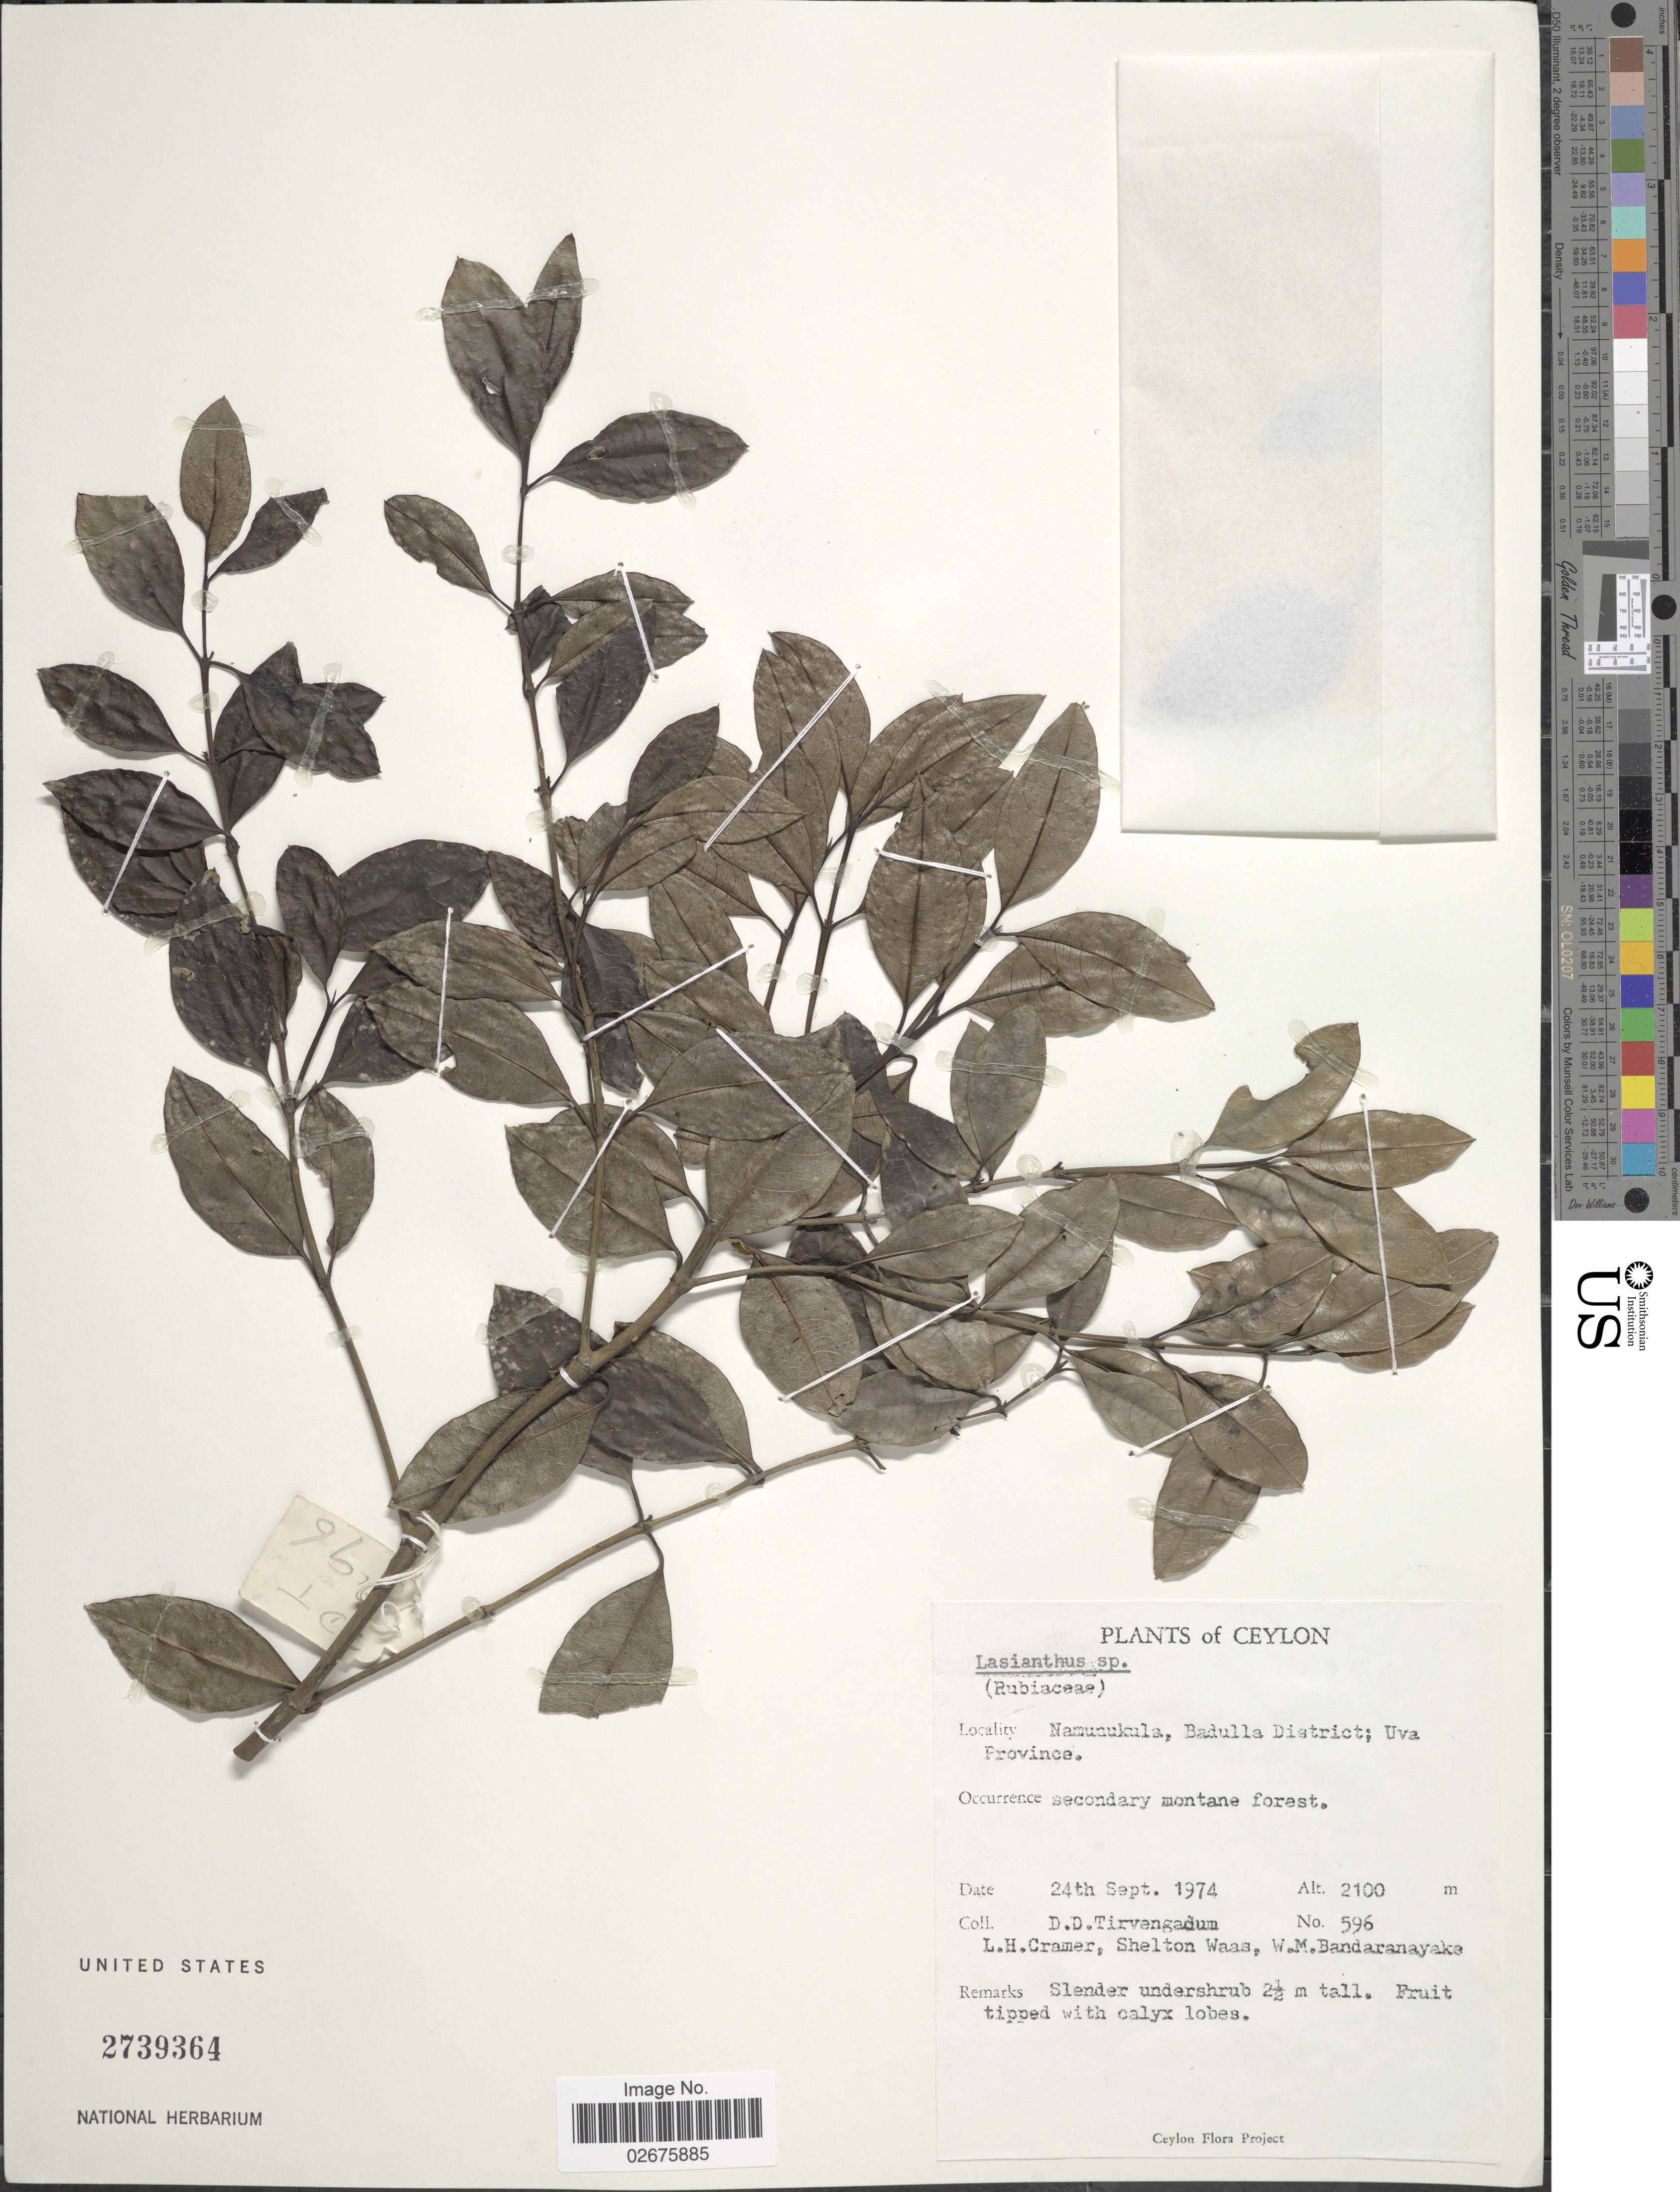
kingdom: Plantae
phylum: Tracheophyta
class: Magnoliopsida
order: Gentianales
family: Rubiaceae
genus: Lasianthus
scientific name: Lasianthus sp.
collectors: D. Tirvengadum, L. H. Cramer, S. Waas & W. Bandaranayake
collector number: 596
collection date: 1974-09-24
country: Sri Lanka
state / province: Uva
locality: Ceylon, Namuaukula, Badulla District, secondary montane forest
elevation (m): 2100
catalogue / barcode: US 2739364